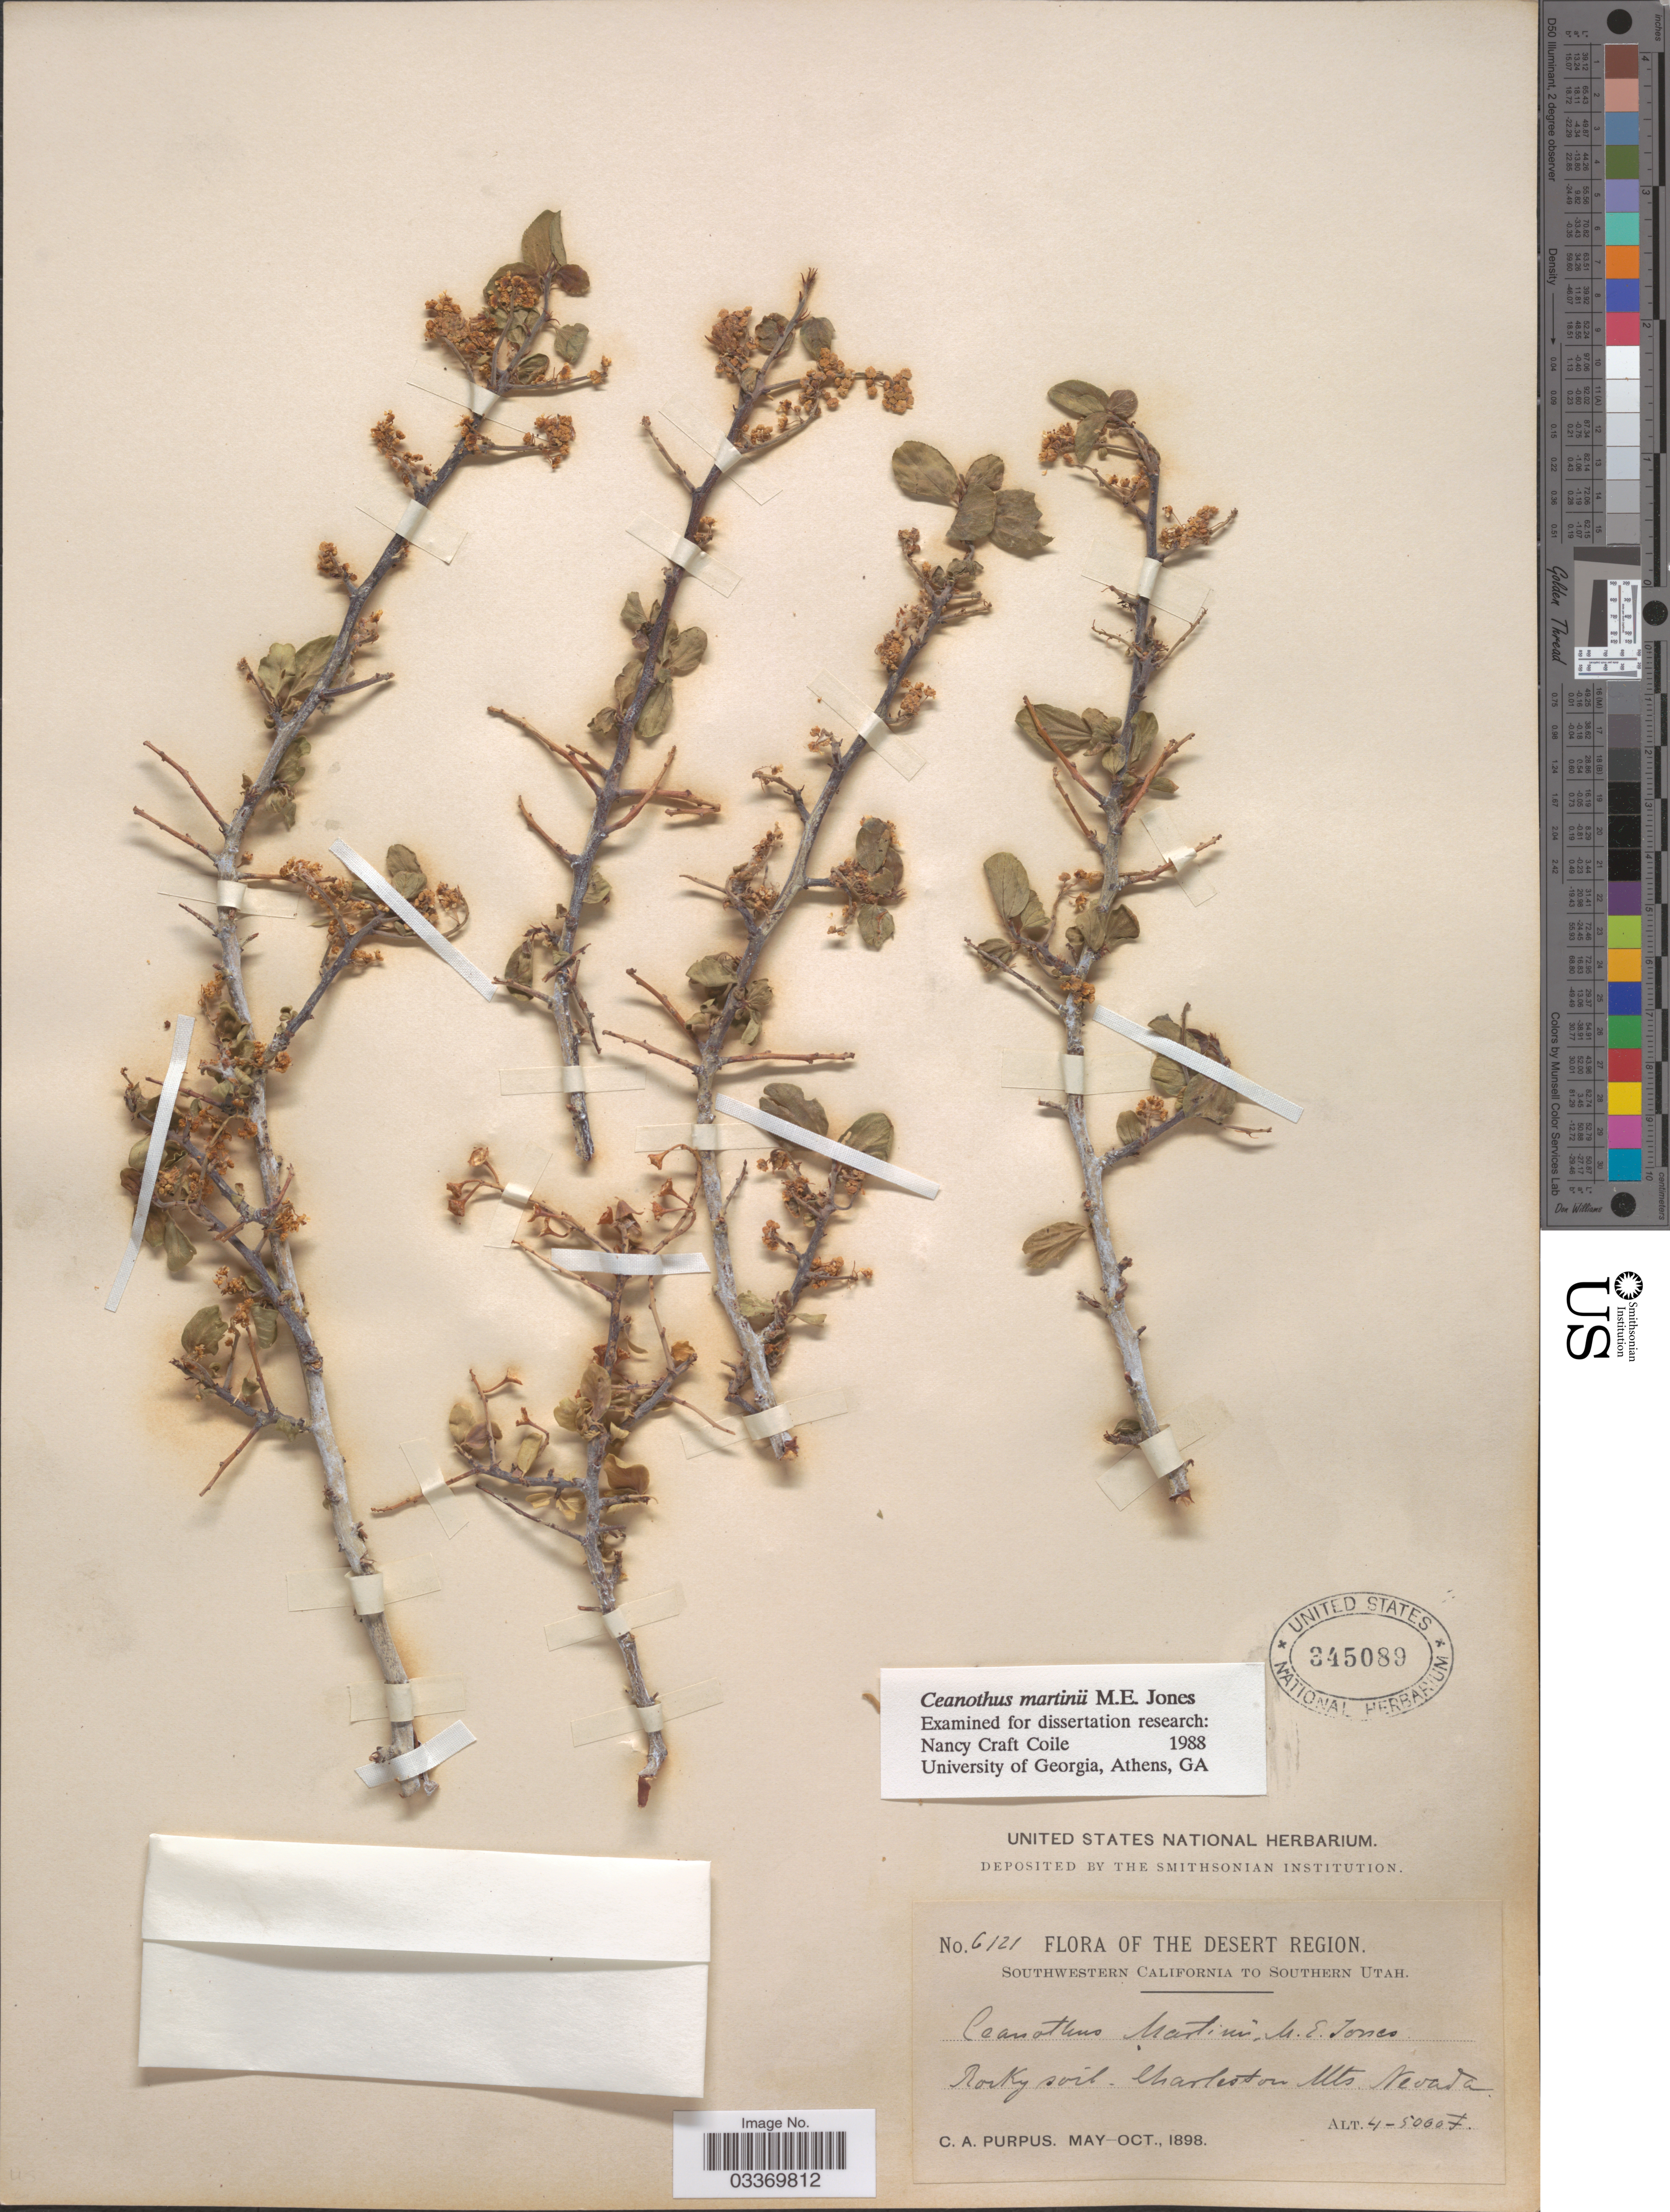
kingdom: Plantae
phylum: Tracheophyta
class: Magnoliopsida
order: Rosales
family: Rhamnaceae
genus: Ceanothus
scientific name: Ceanothus martini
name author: M.E. Jones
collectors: C. A. Purpus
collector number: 6121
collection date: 1898-05/1898-10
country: United States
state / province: Nevada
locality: The Desert Region. Charleston Mts.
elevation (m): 1219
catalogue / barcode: US 345089